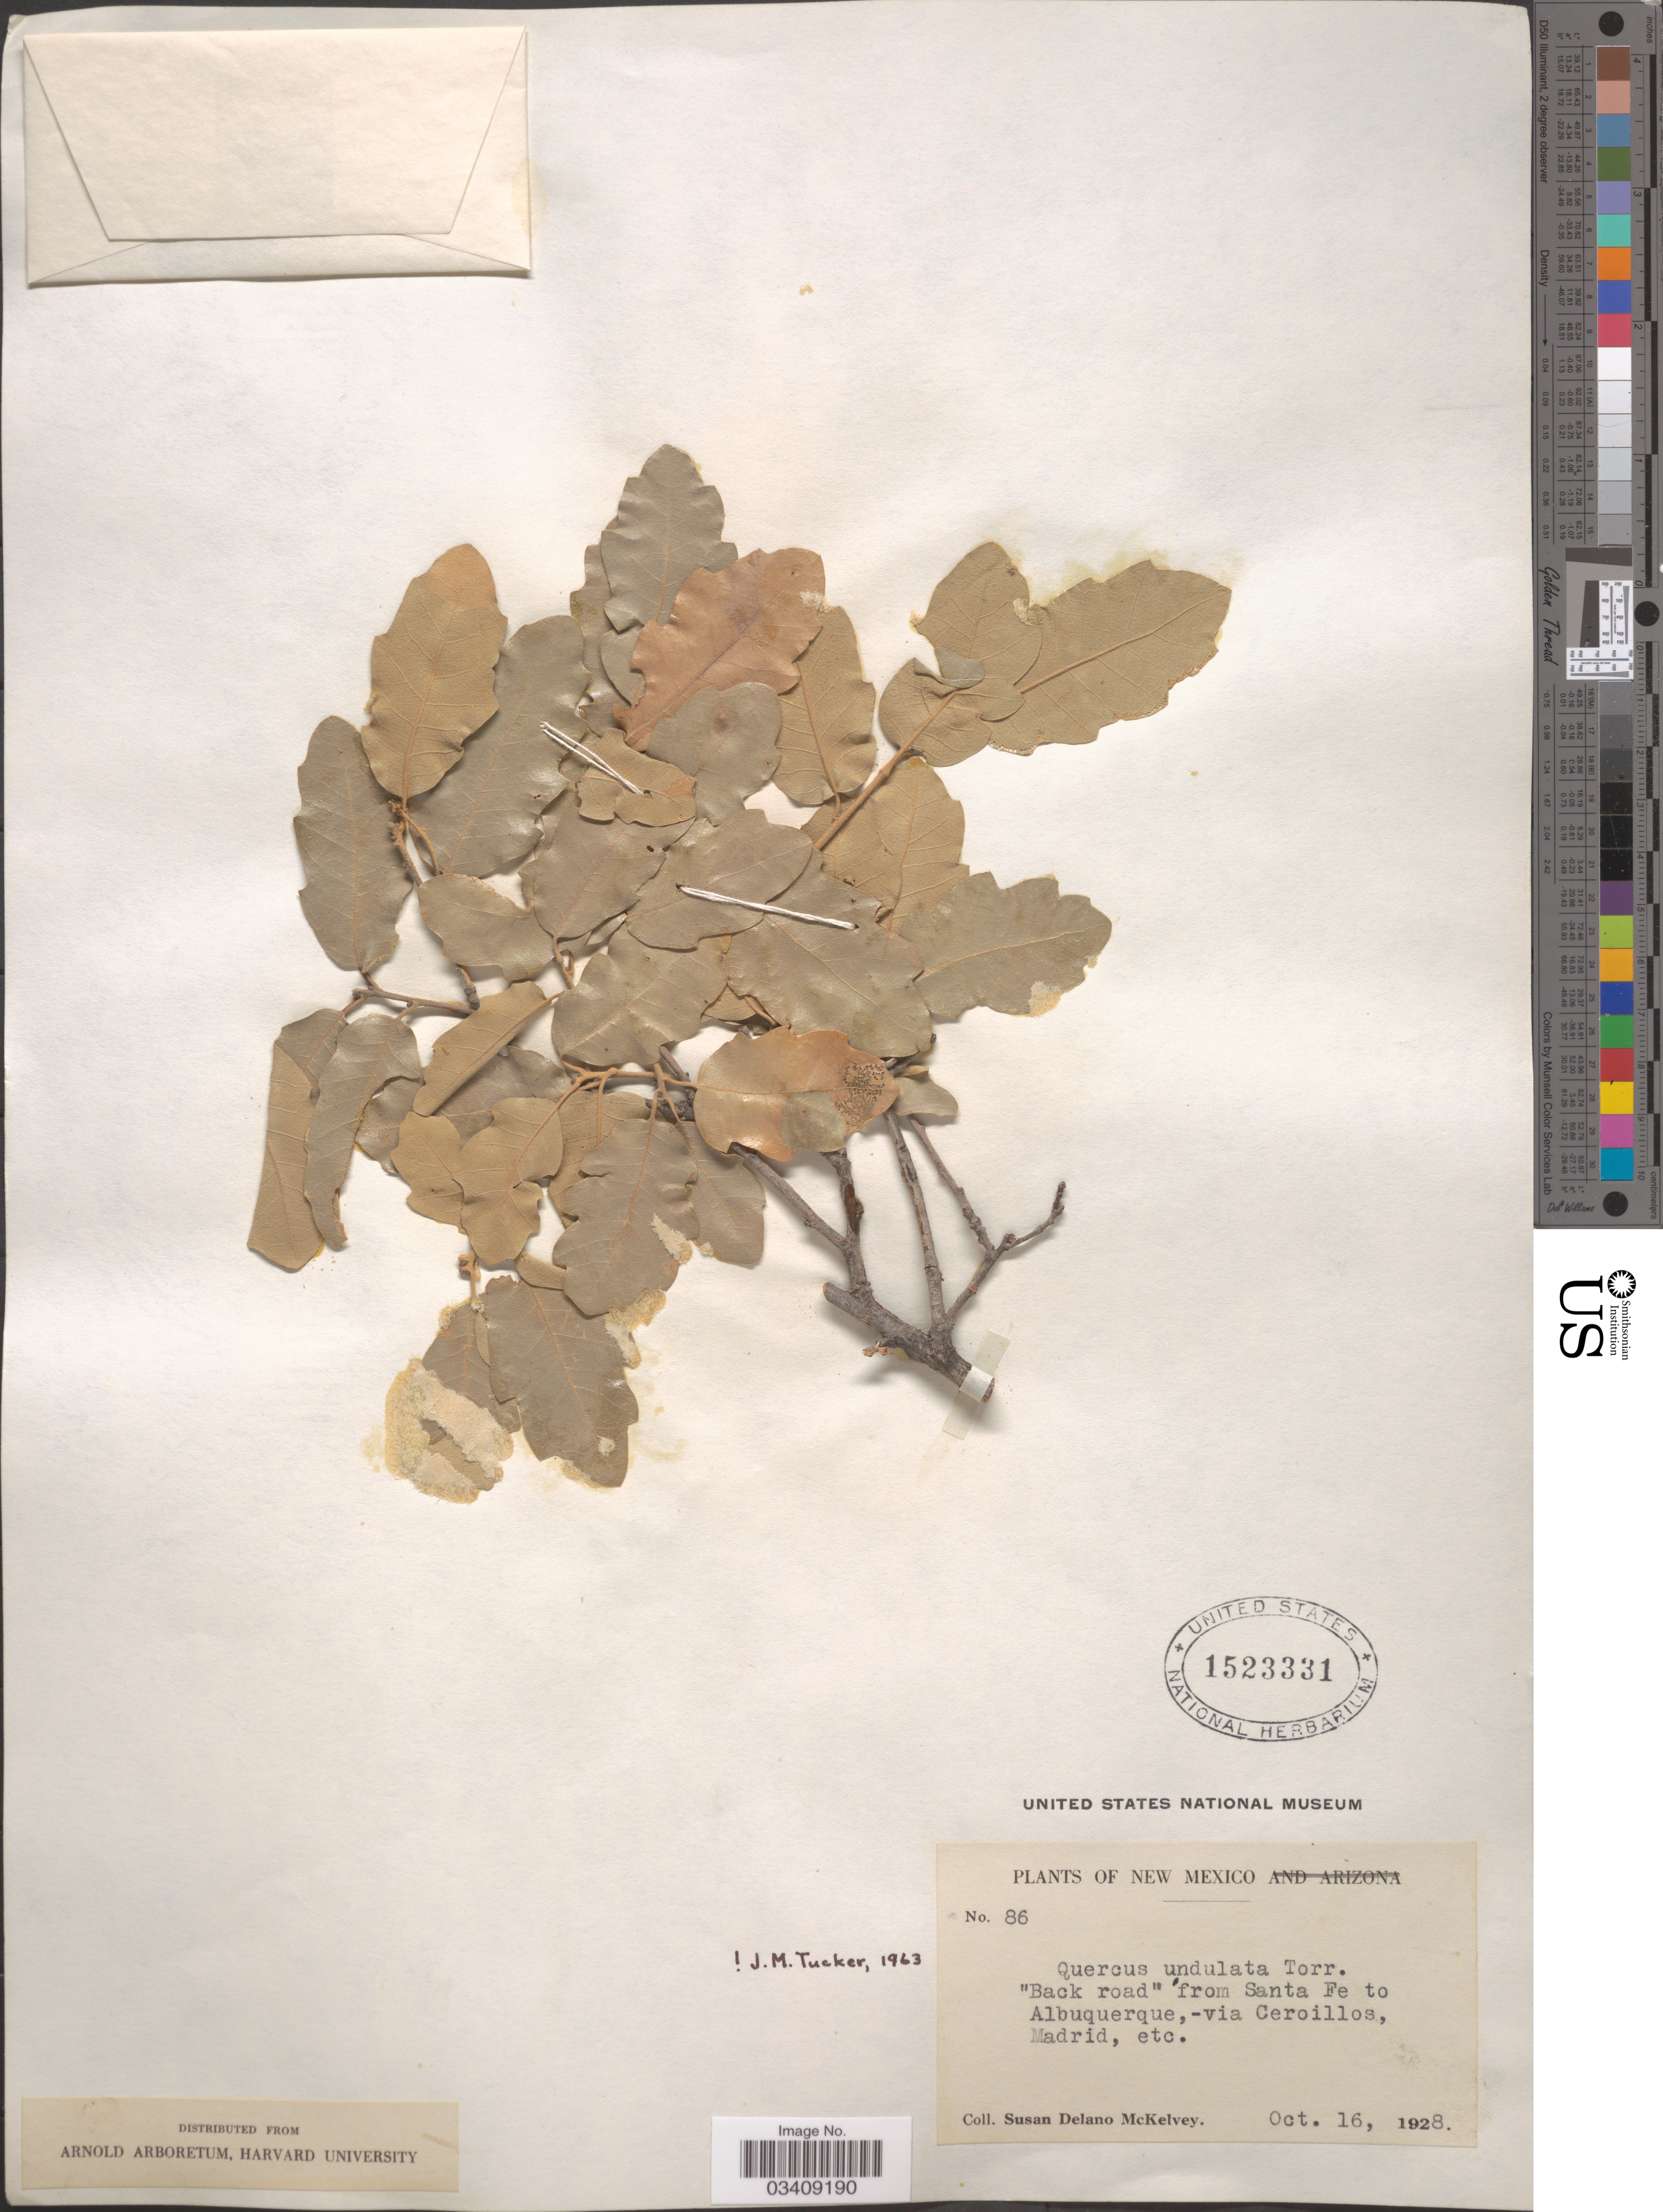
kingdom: Plantae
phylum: Tracheophyta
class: Magnoliopsida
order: Fagales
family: Fagaceae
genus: Quercus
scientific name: Quercus undulata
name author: Torr.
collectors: S. A. McKelvey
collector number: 86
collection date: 1928-10-16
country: United States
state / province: New Mexico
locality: Back road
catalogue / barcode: US 1523331